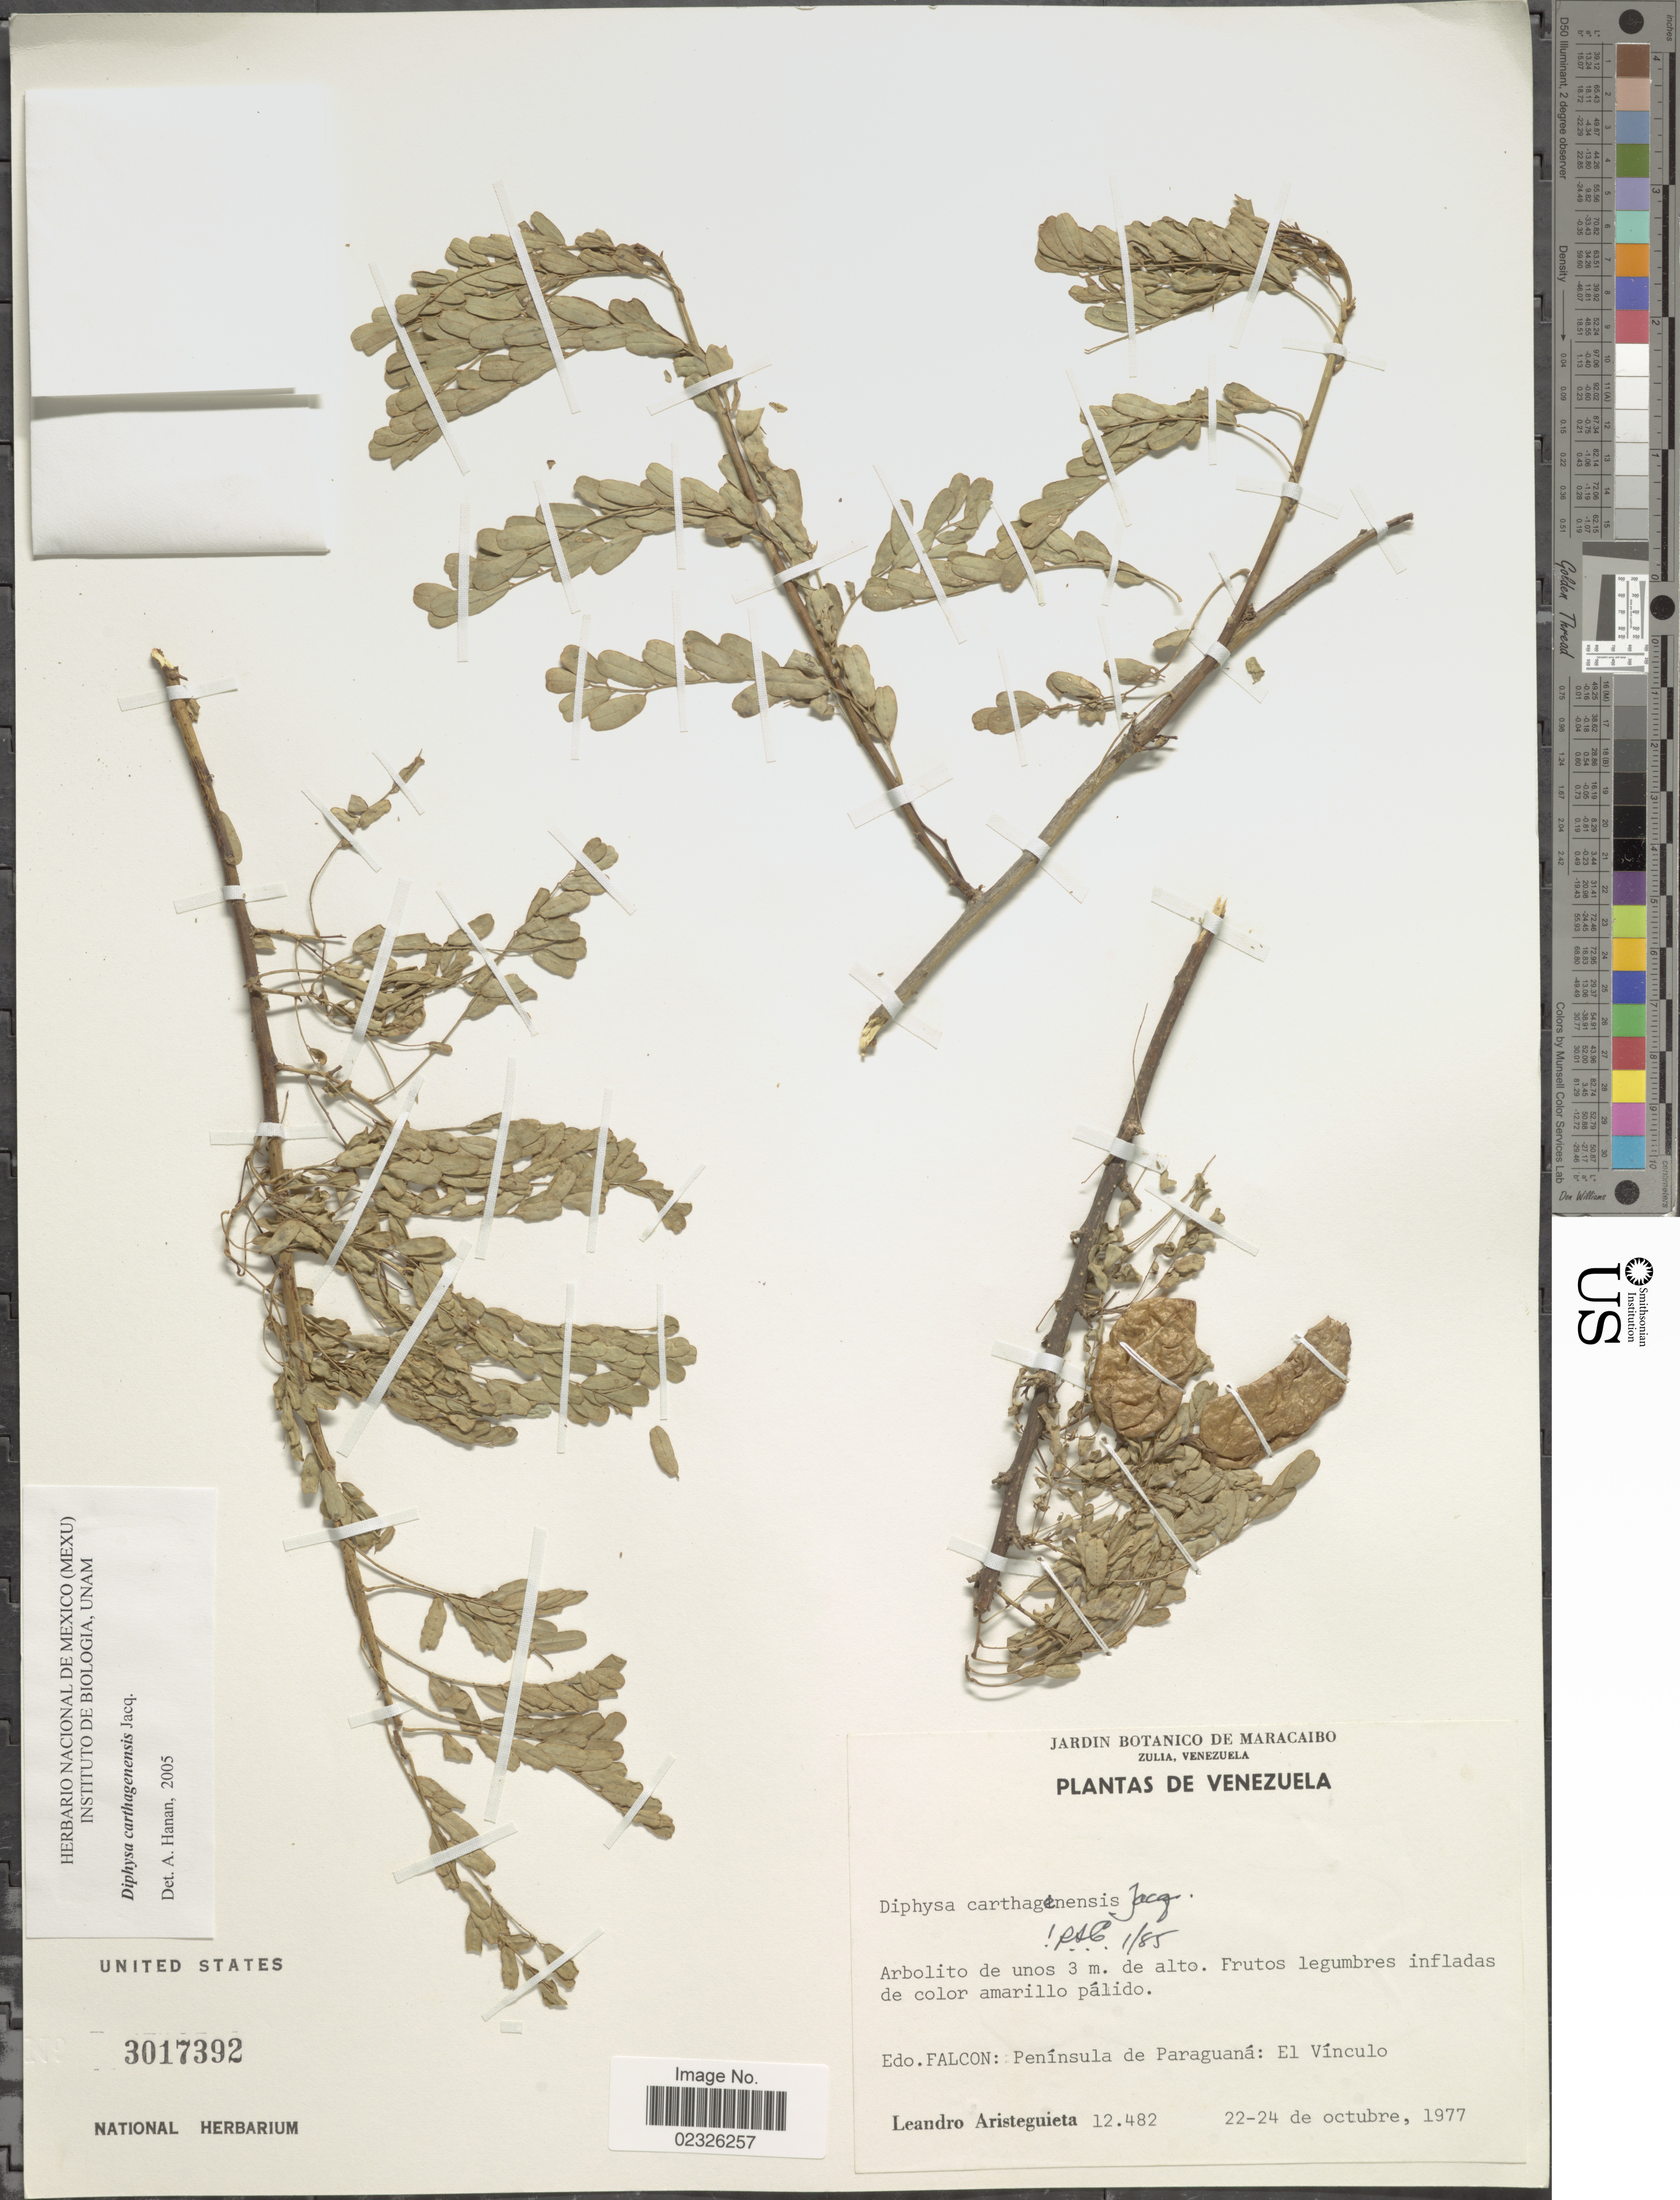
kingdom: Plantae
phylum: Tracheophyta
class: Magnoliopsida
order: Fabales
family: Fabaceae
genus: Diphysa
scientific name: Diphysa carthagenensis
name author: Jacq.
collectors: L. Aristeguieta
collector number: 12482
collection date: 1977-10-22/1977-10-24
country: Venezuela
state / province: Falcón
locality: Peninsula de Paraguaná: El Vinculo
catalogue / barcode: US 3017392